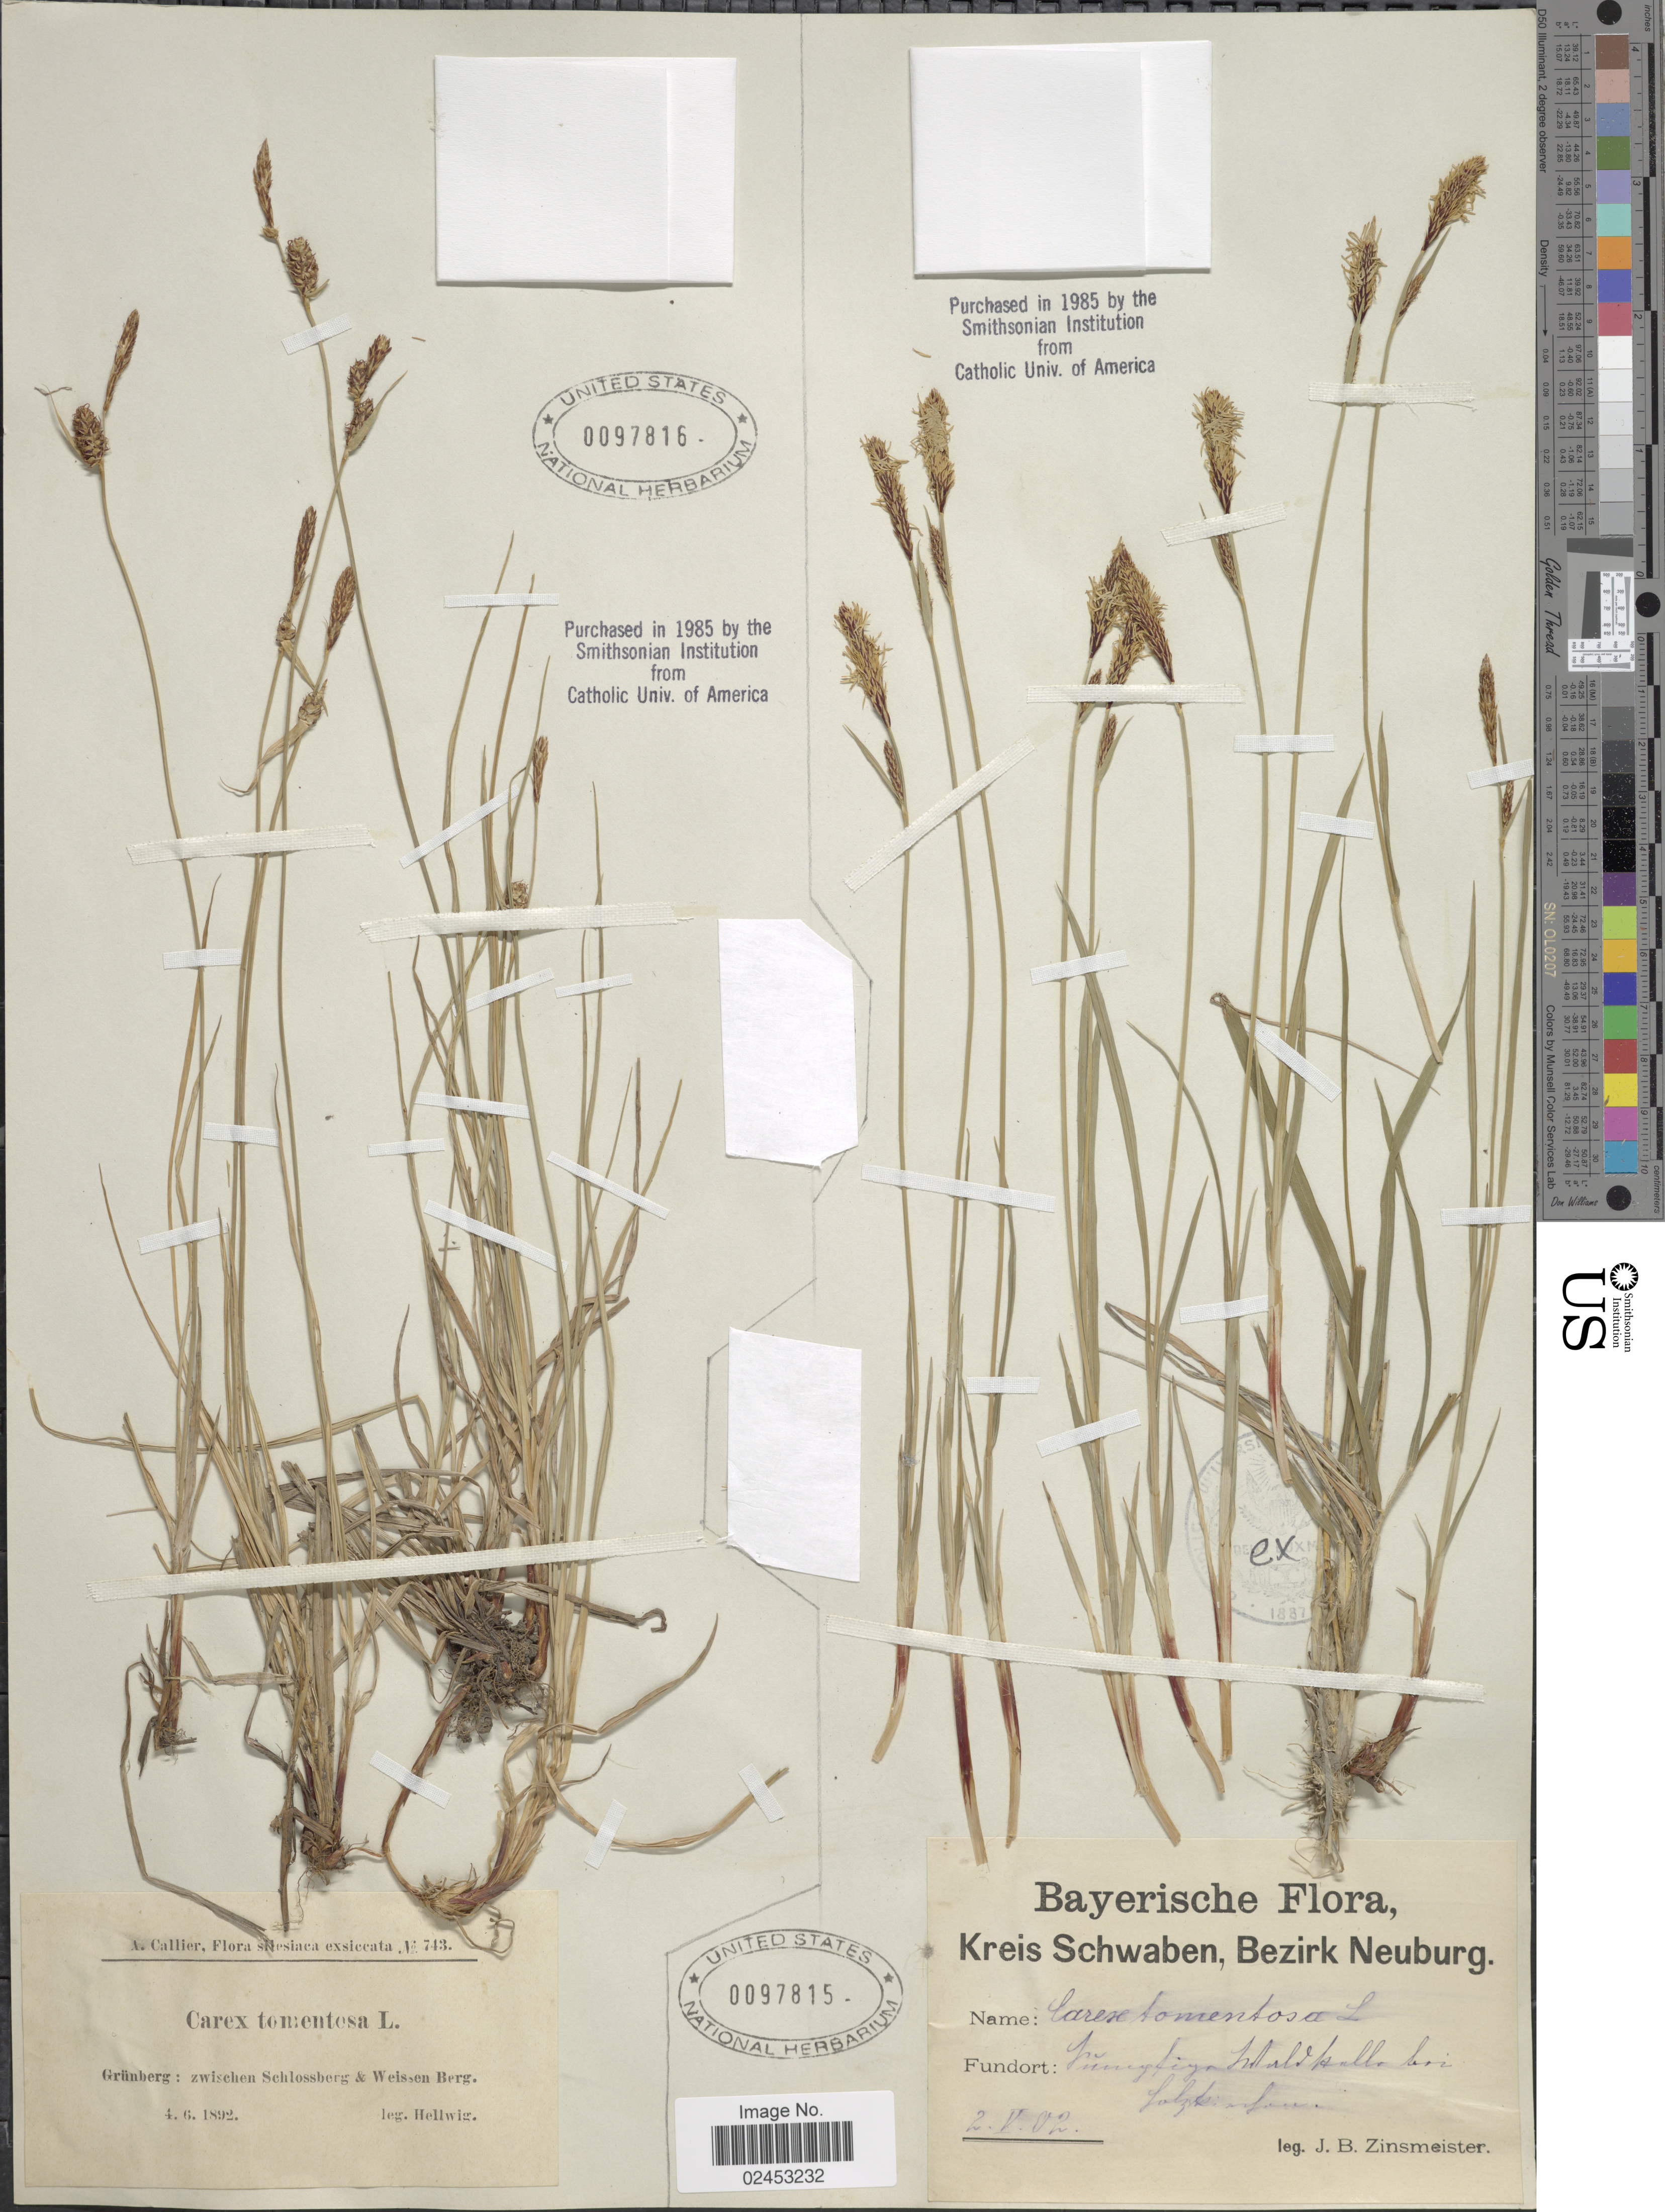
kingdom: Plantae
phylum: Tracheophyta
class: Liliopsida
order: Poales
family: Cyperaceae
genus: Carex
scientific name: Carex tomentosa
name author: L.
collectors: J. Zinsmeister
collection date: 1902-05-02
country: Germany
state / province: Bayern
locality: Bayerische, Kreis Schwaben, Bezirk Neuburg. Fundort: Punegfign Waldkalls bei Solzkinfun. [interpreted]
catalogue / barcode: US 97815-2